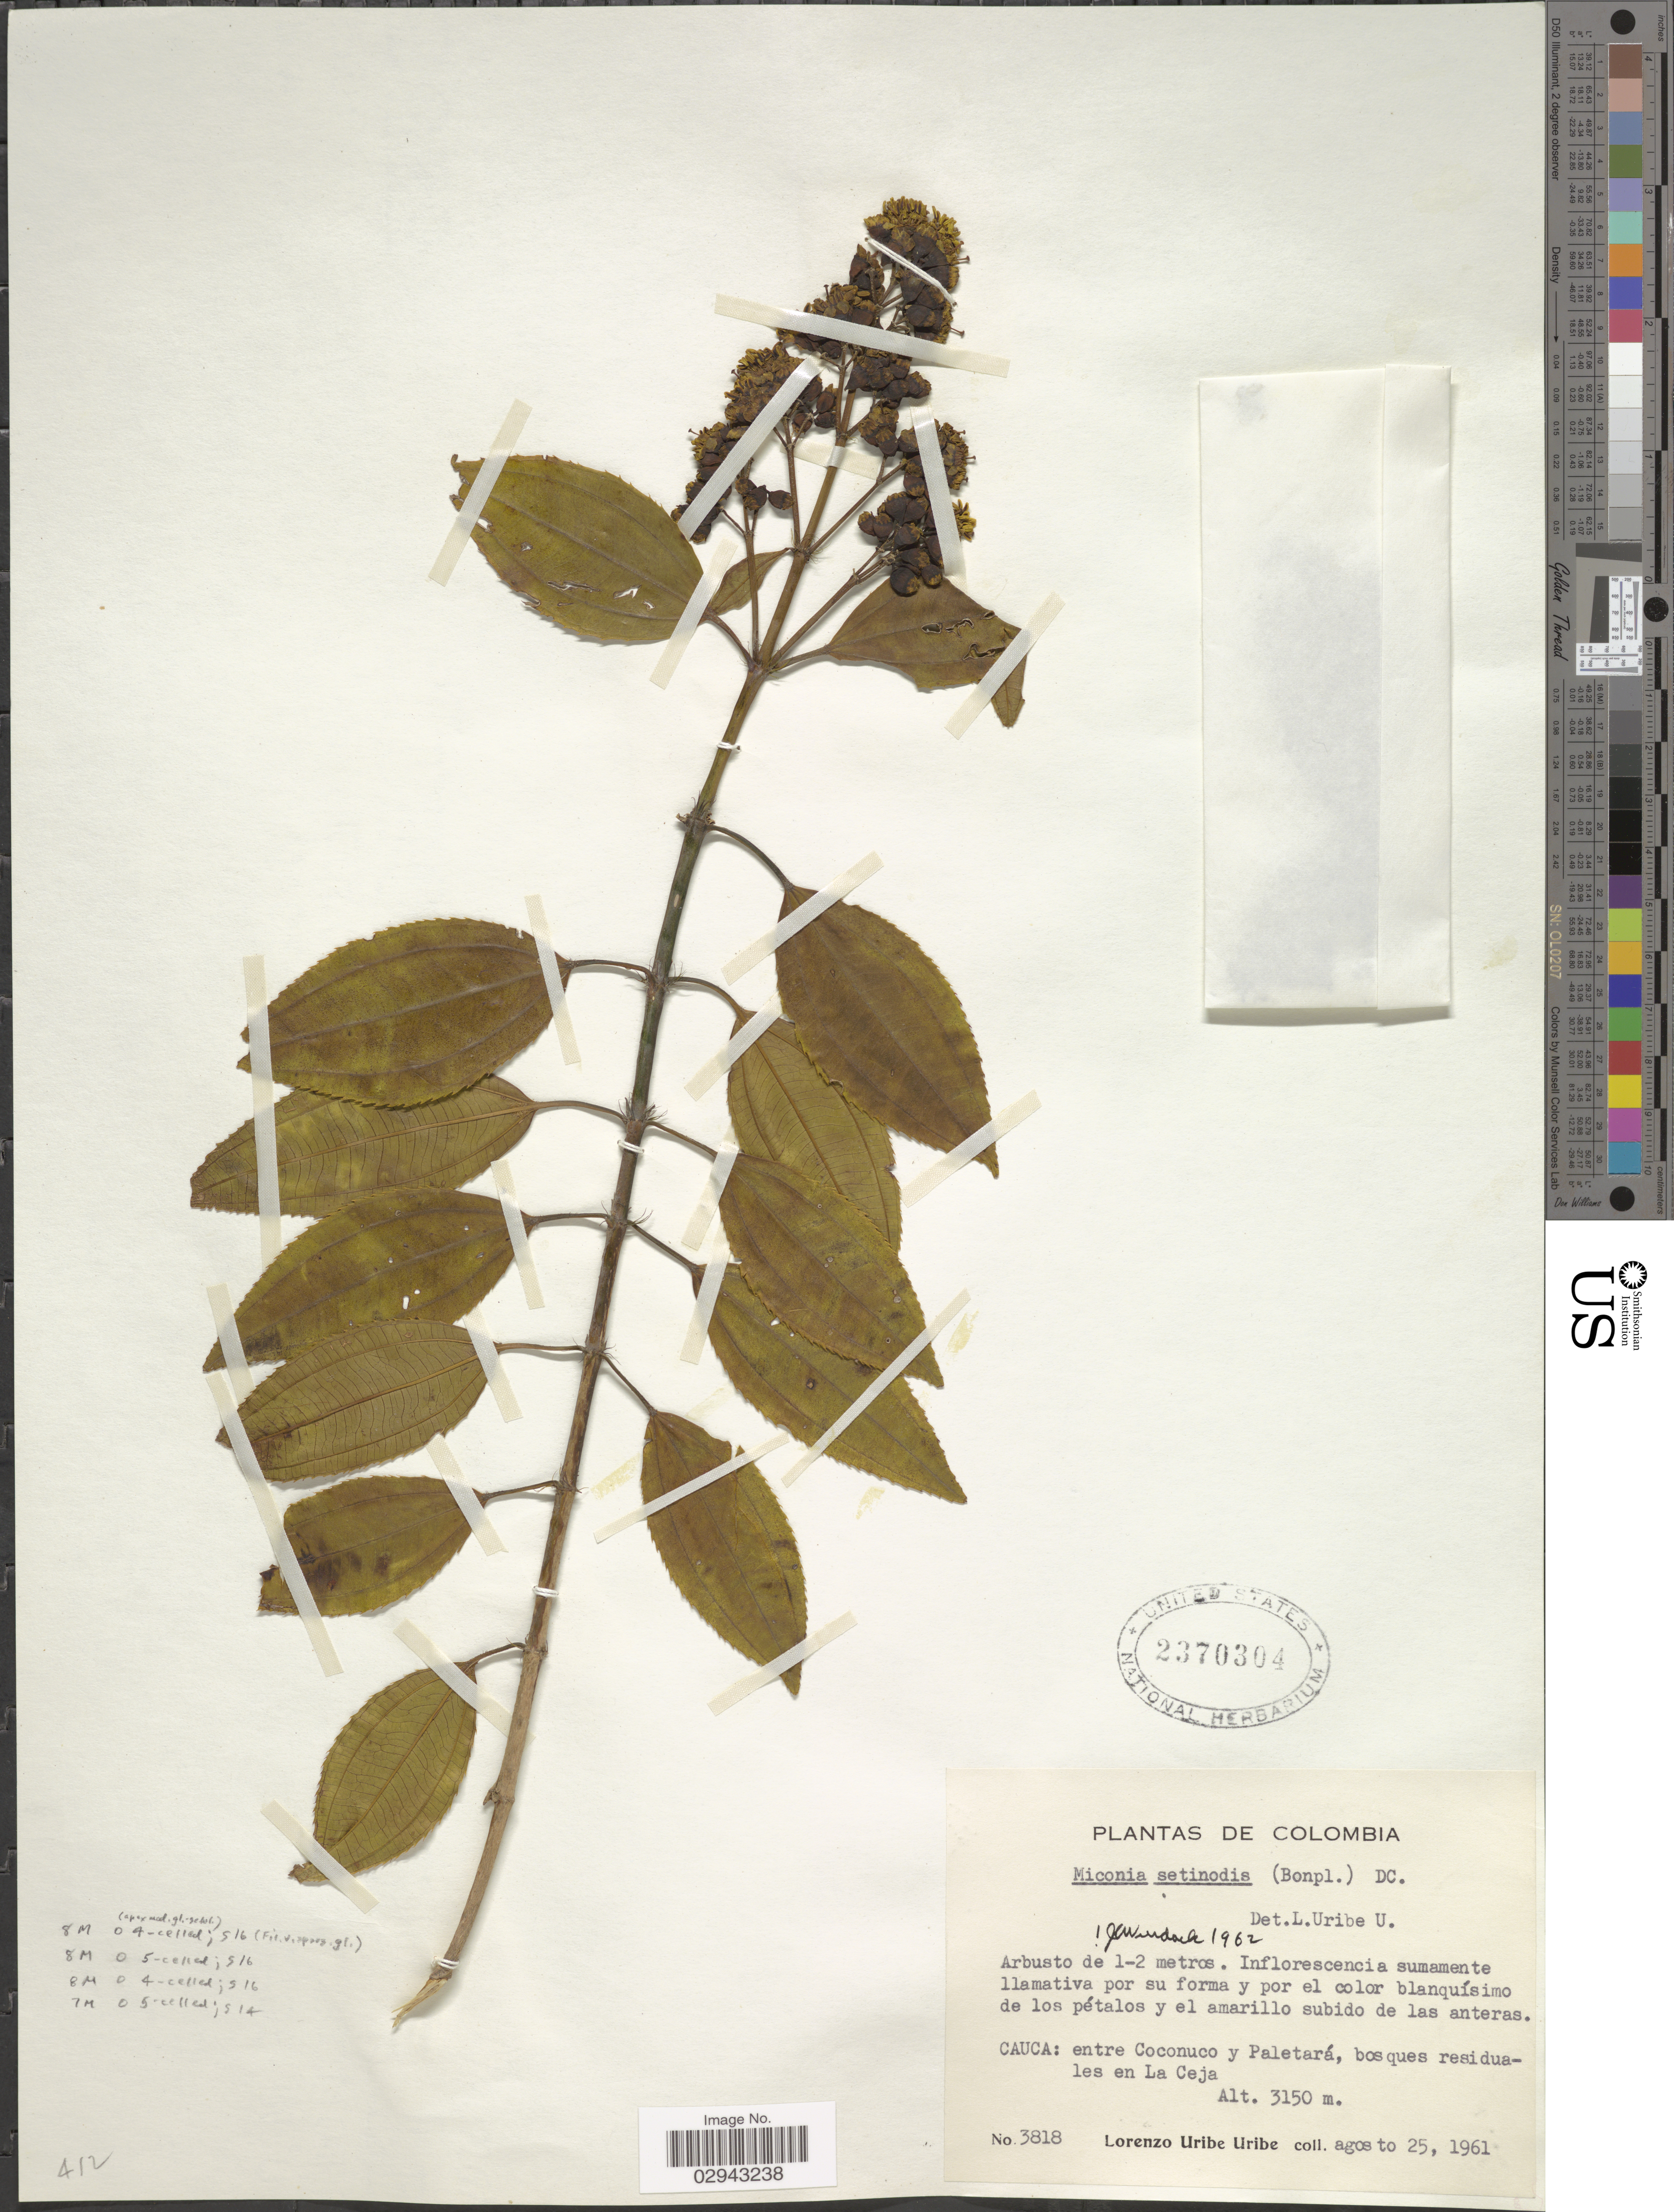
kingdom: Plantae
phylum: Tracheophyta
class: Magnoliopsida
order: Myrtales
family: Melastomataceae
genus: Miconia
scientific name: Miconia setinodis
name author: (Bonpl.) DC.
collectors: L. Uribe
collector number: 3818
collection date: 1961-08-25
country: Colombia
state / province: Cauca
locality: Entre Coconuco y Paletará, bosques residuales en La Ceja.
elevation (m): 3150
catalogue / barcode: US 2370304